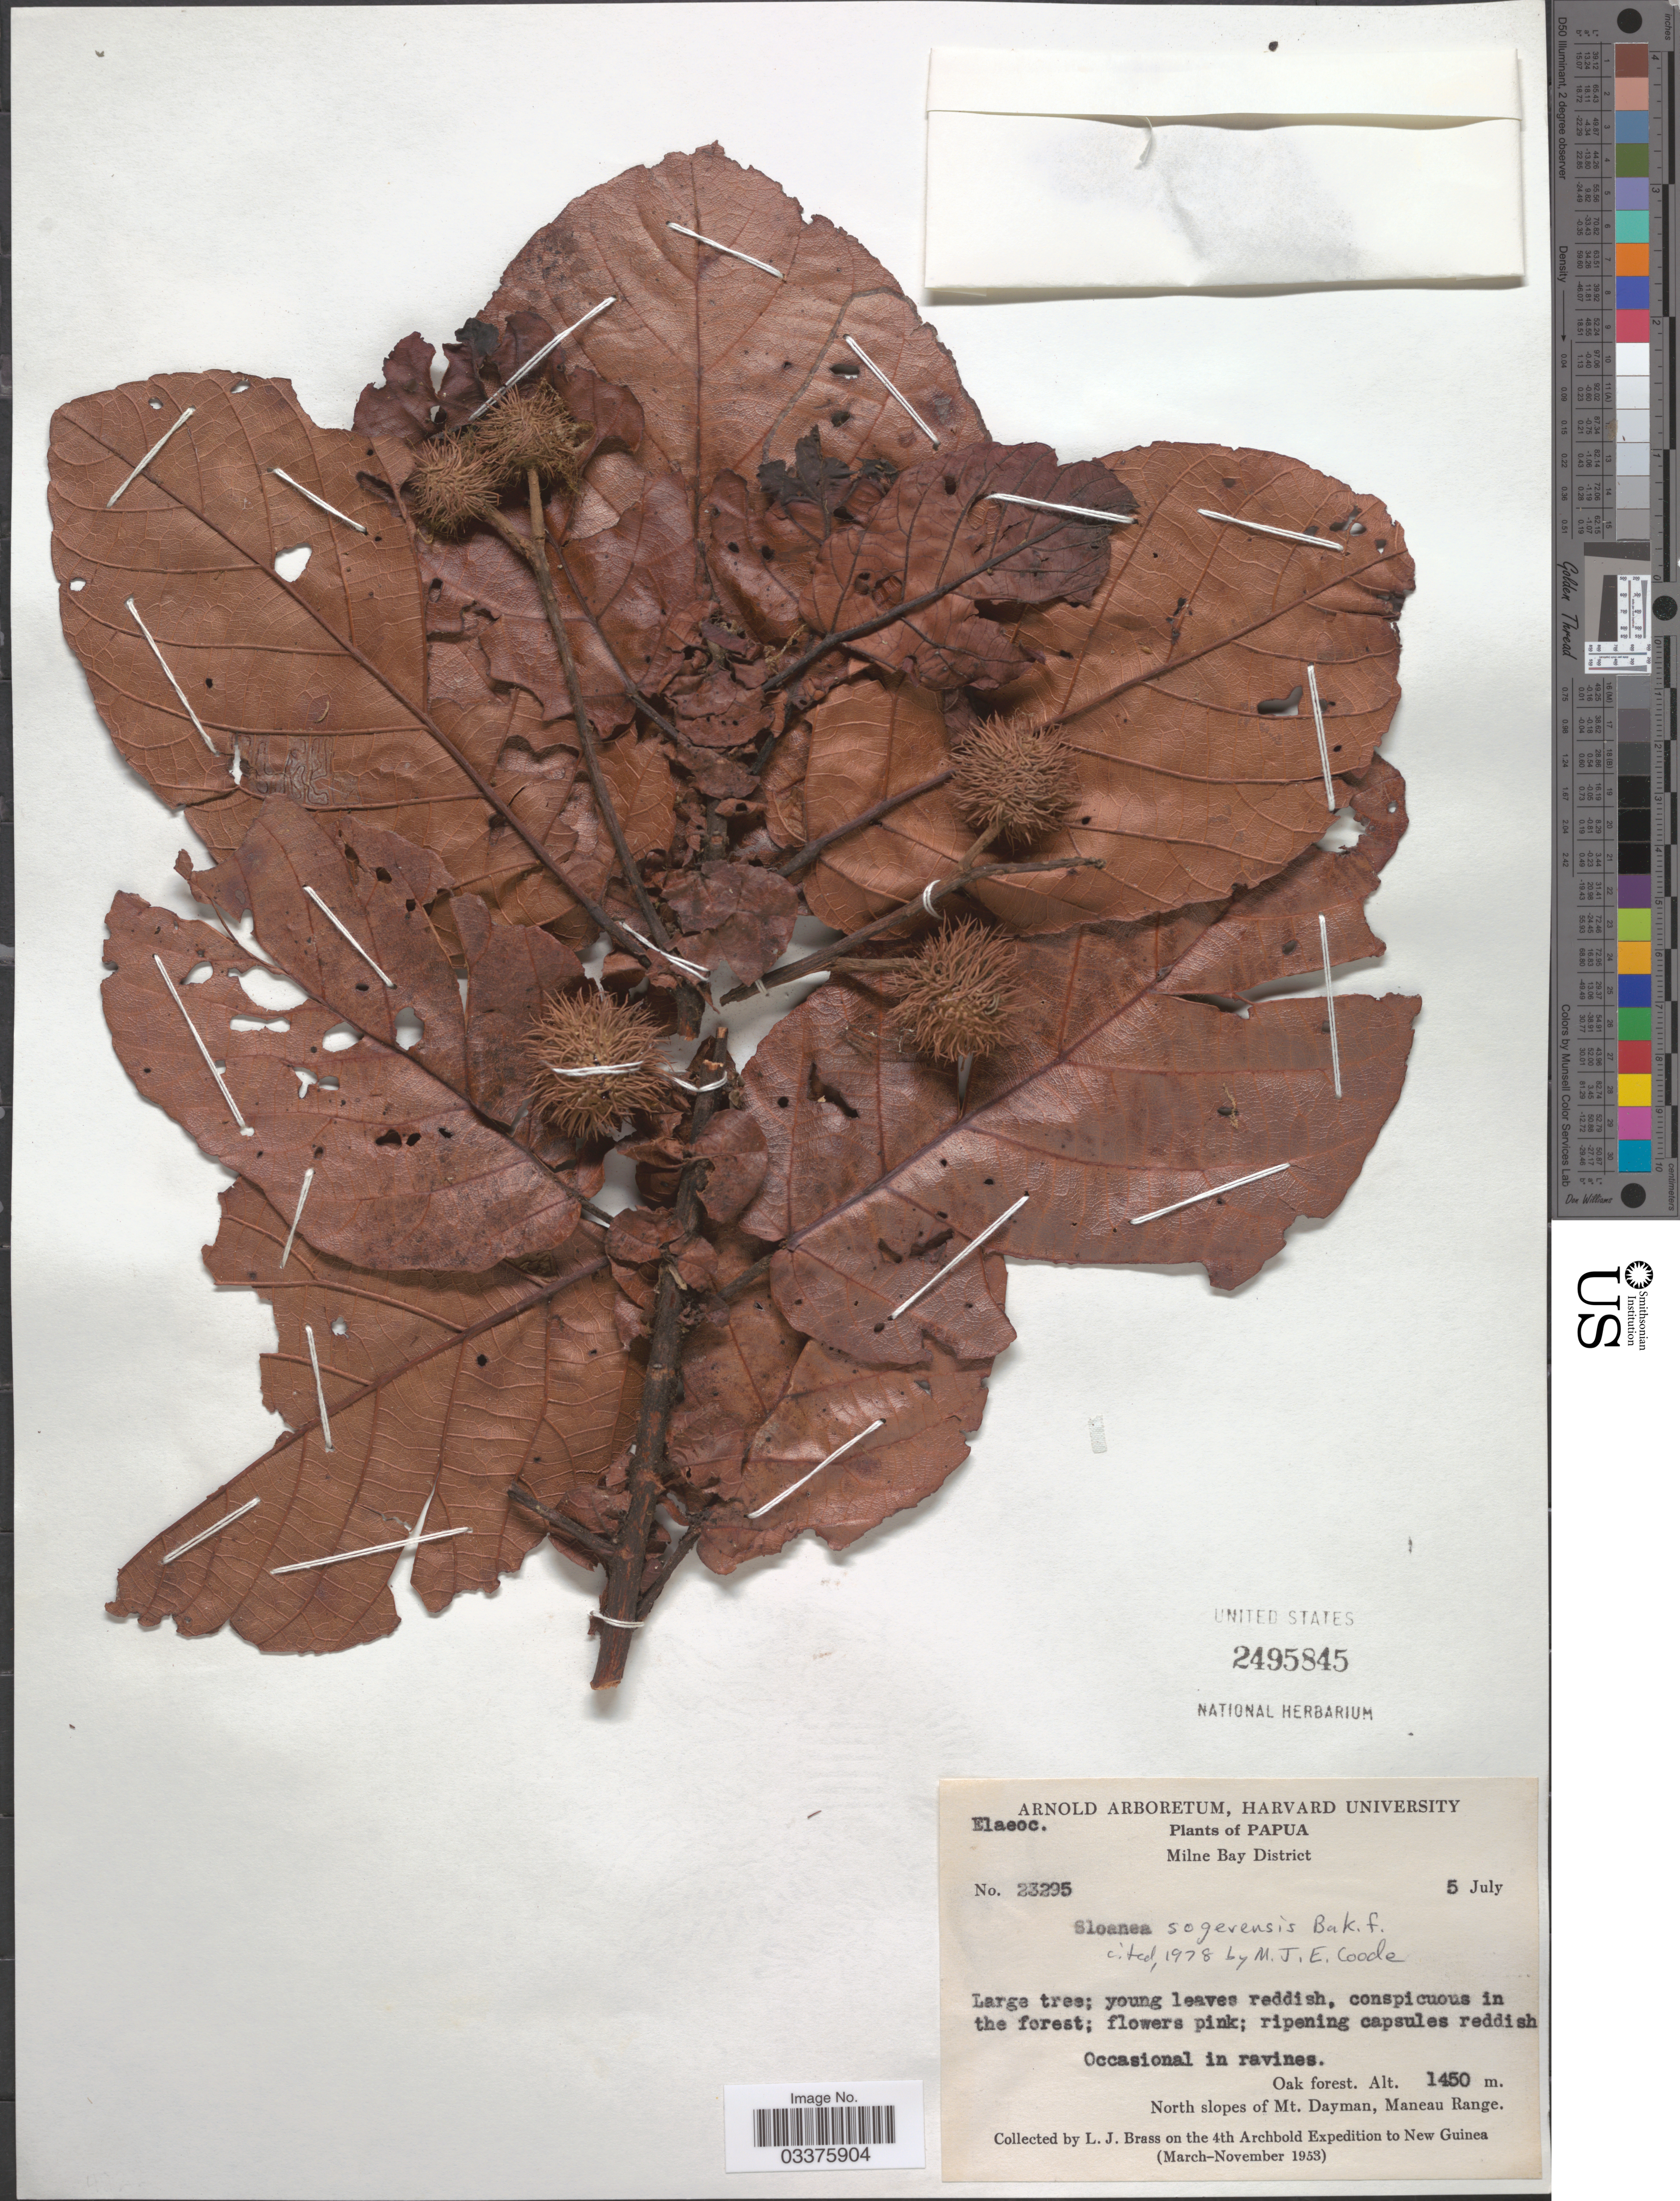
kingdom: Plantae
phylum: Tracheophyta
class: Magnoliopsida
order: Oxalidales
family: Elaeocarpaceae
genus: Sloanea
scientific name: Sloanea sogerensis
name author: Baker f.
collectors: L. J. Brass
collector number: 23295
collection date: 1953-07-05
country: Papua New Guinea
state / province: Milne Bay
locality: Papua. Milne Bay District. North slopes of Mt. Dayman, Maneau Range. New Guinea.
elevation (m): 1450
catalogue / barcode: US 2495845